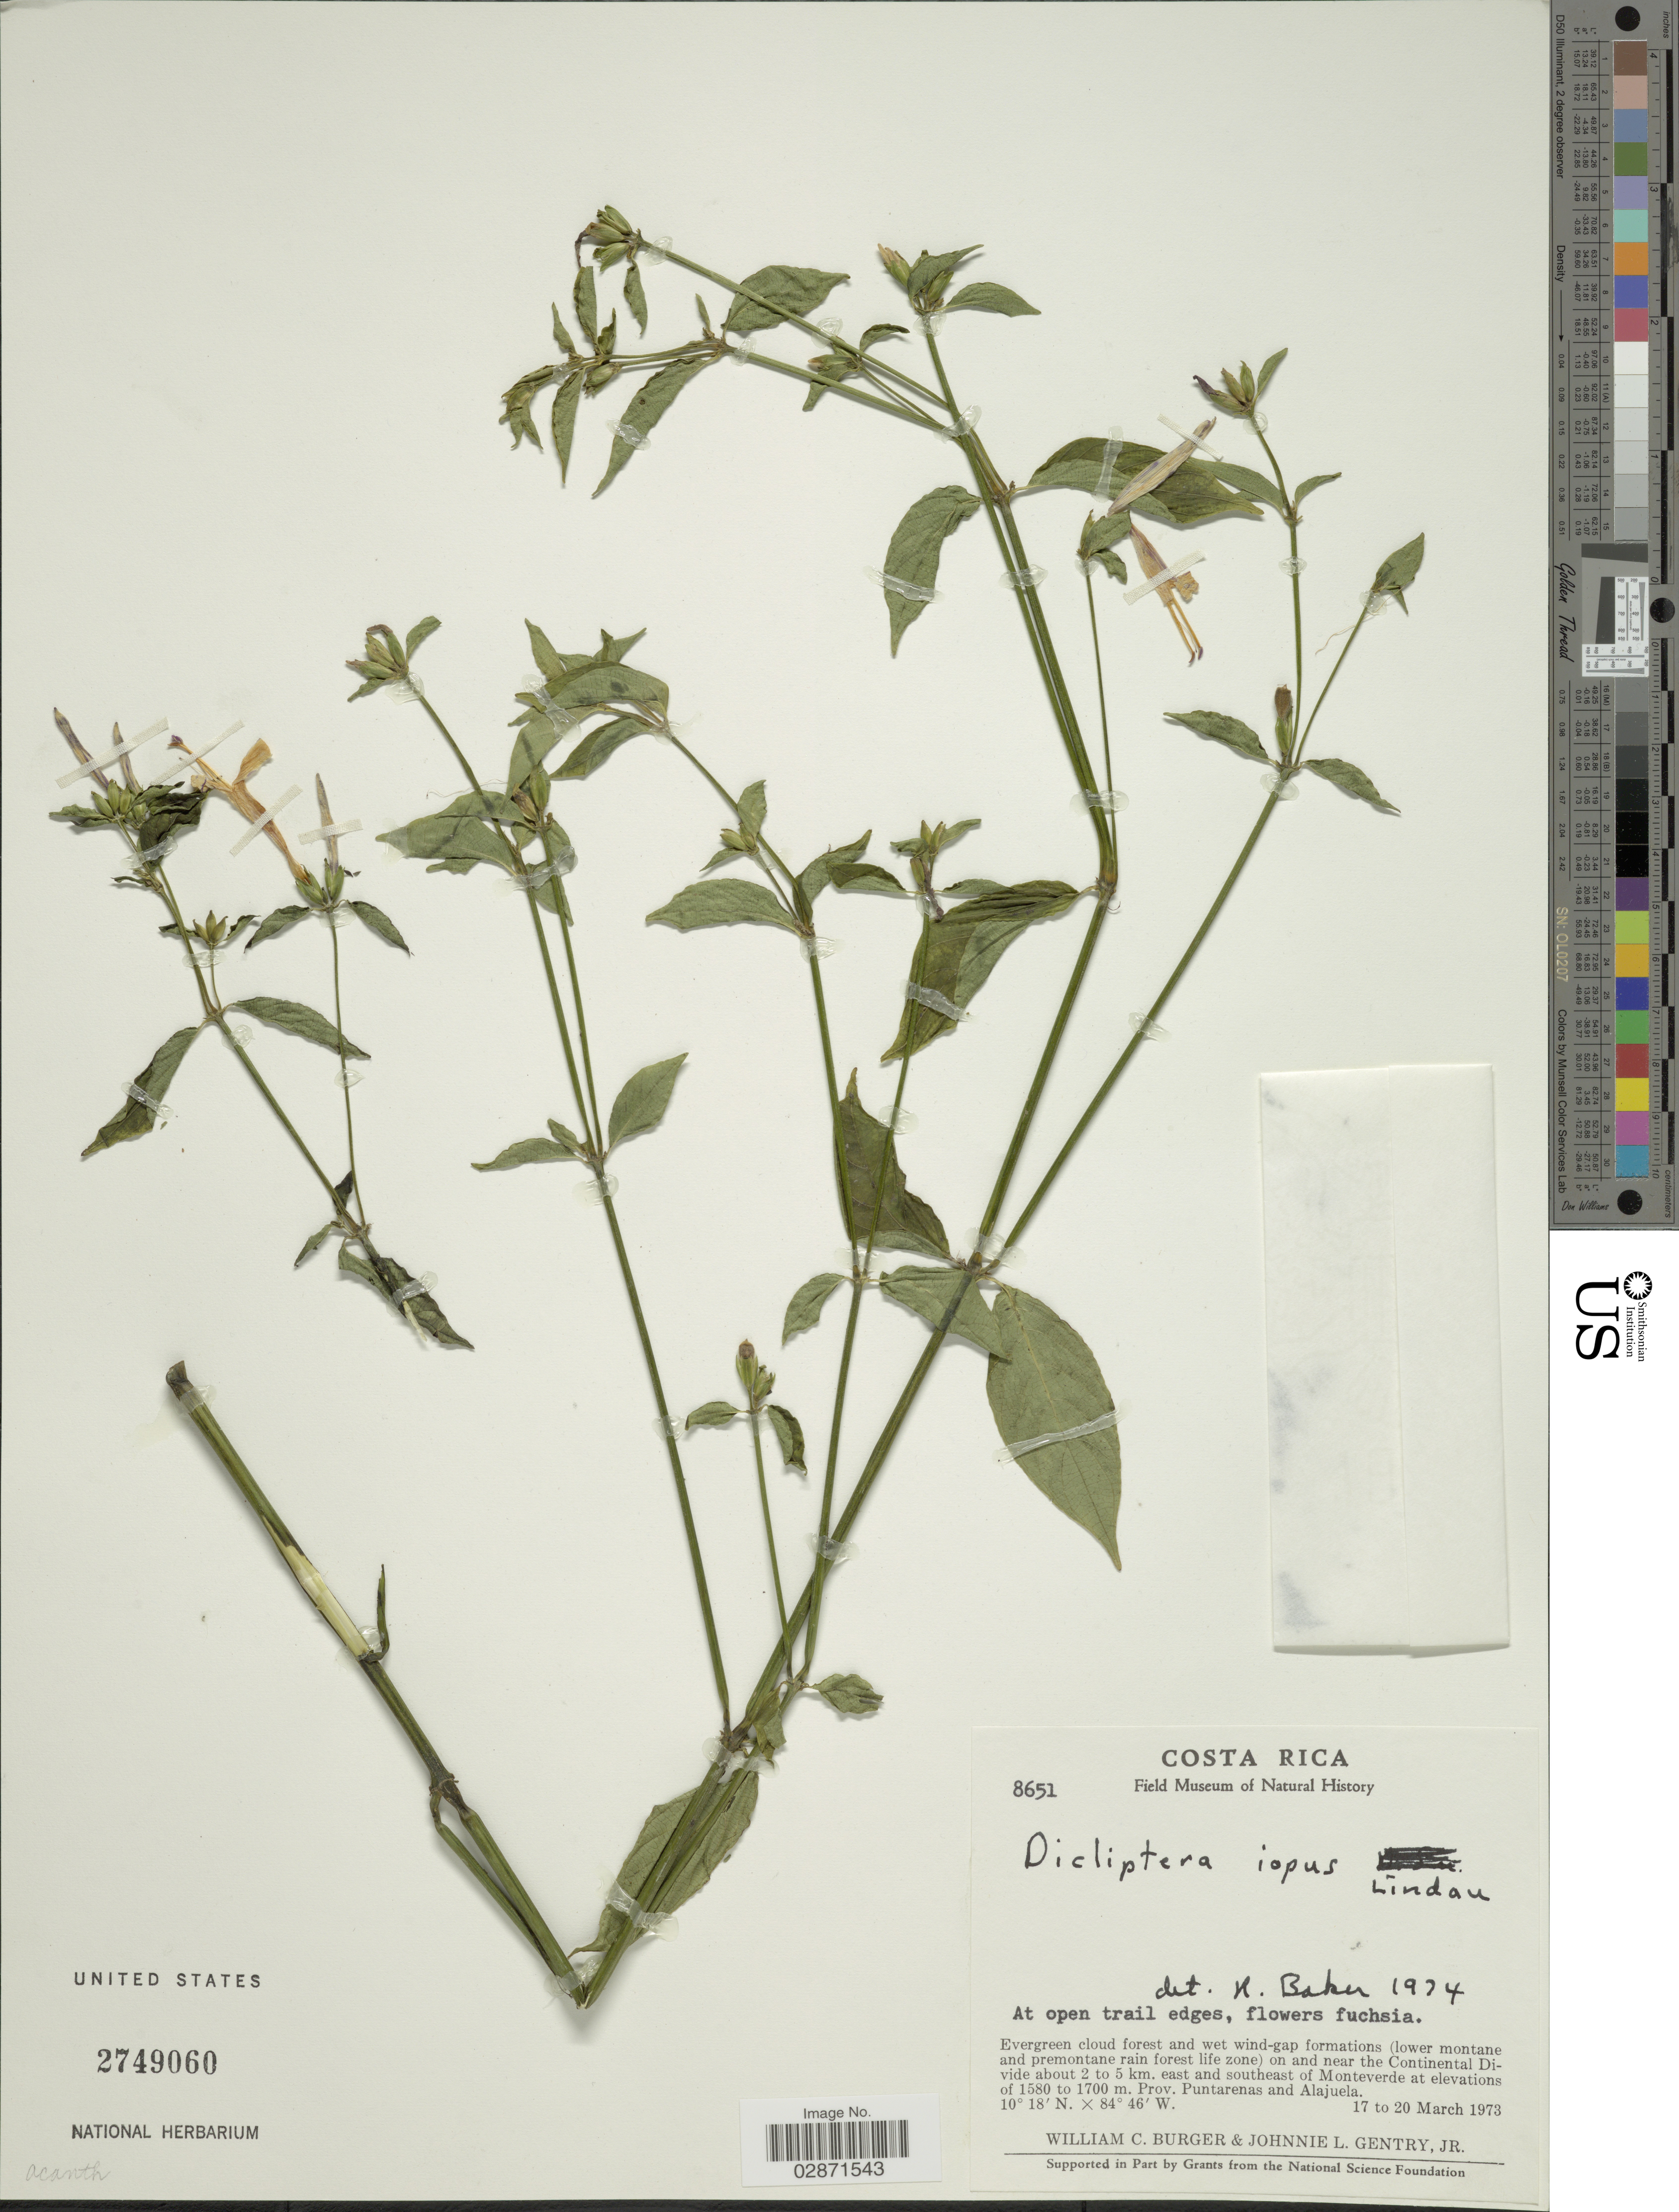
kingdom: Plantae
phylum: Tracheophyta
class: Magnoliopsida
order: Lamiales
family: Acanthaceae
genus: Dicliptera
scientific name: Dicliptera iopus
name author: Lindau in Pittier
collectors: W. Burger & J. L. Gentry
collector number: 8651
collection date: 1973-03-17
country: Costa Rica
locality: On and near the Continental Divide about 2 to 5 km. east and southeast of Monteverde, Prov. Puntarenas and Alajuela.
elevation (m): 1580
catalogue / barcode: US 2749060